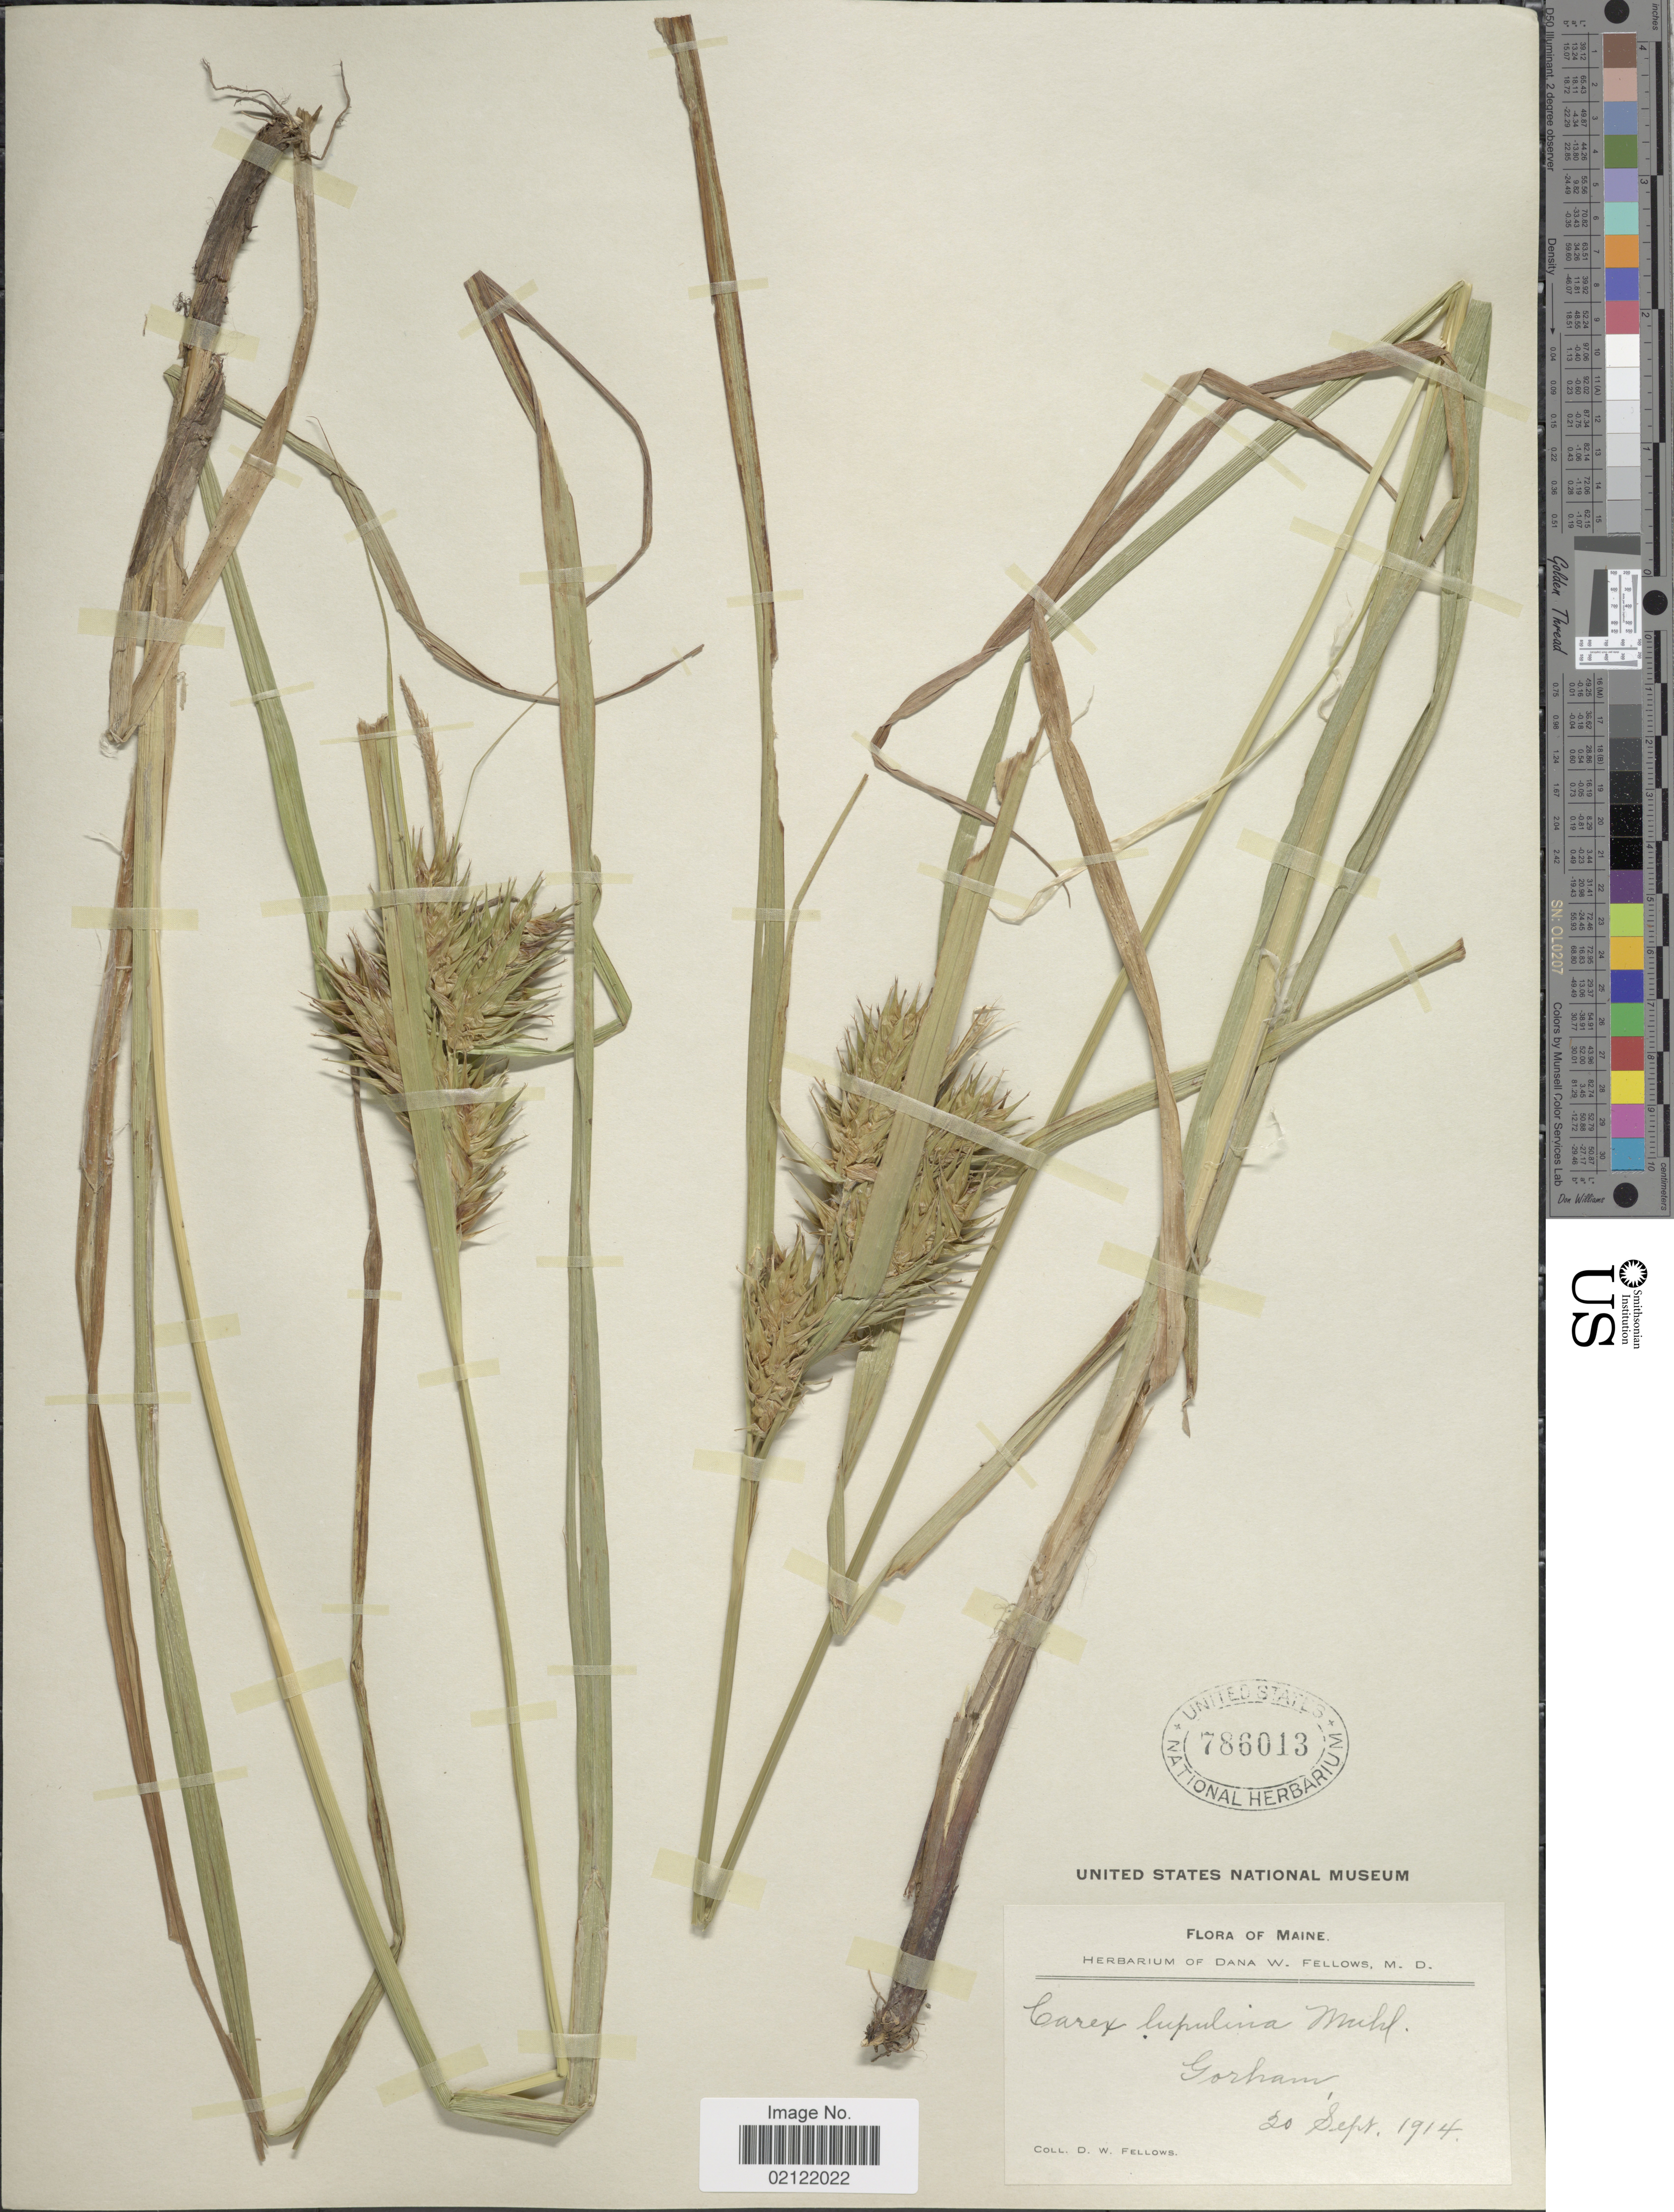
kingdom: Plantae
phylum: Tracheophyta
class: Liliopsida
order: Poales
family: Cyperaceae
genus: Carex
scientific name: Carex lupulina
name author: Muhl. ex Willd.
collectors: D. W. Fellows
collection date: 1914-09-20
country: United States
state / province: Maine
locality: Gorham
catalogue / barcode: US 786013